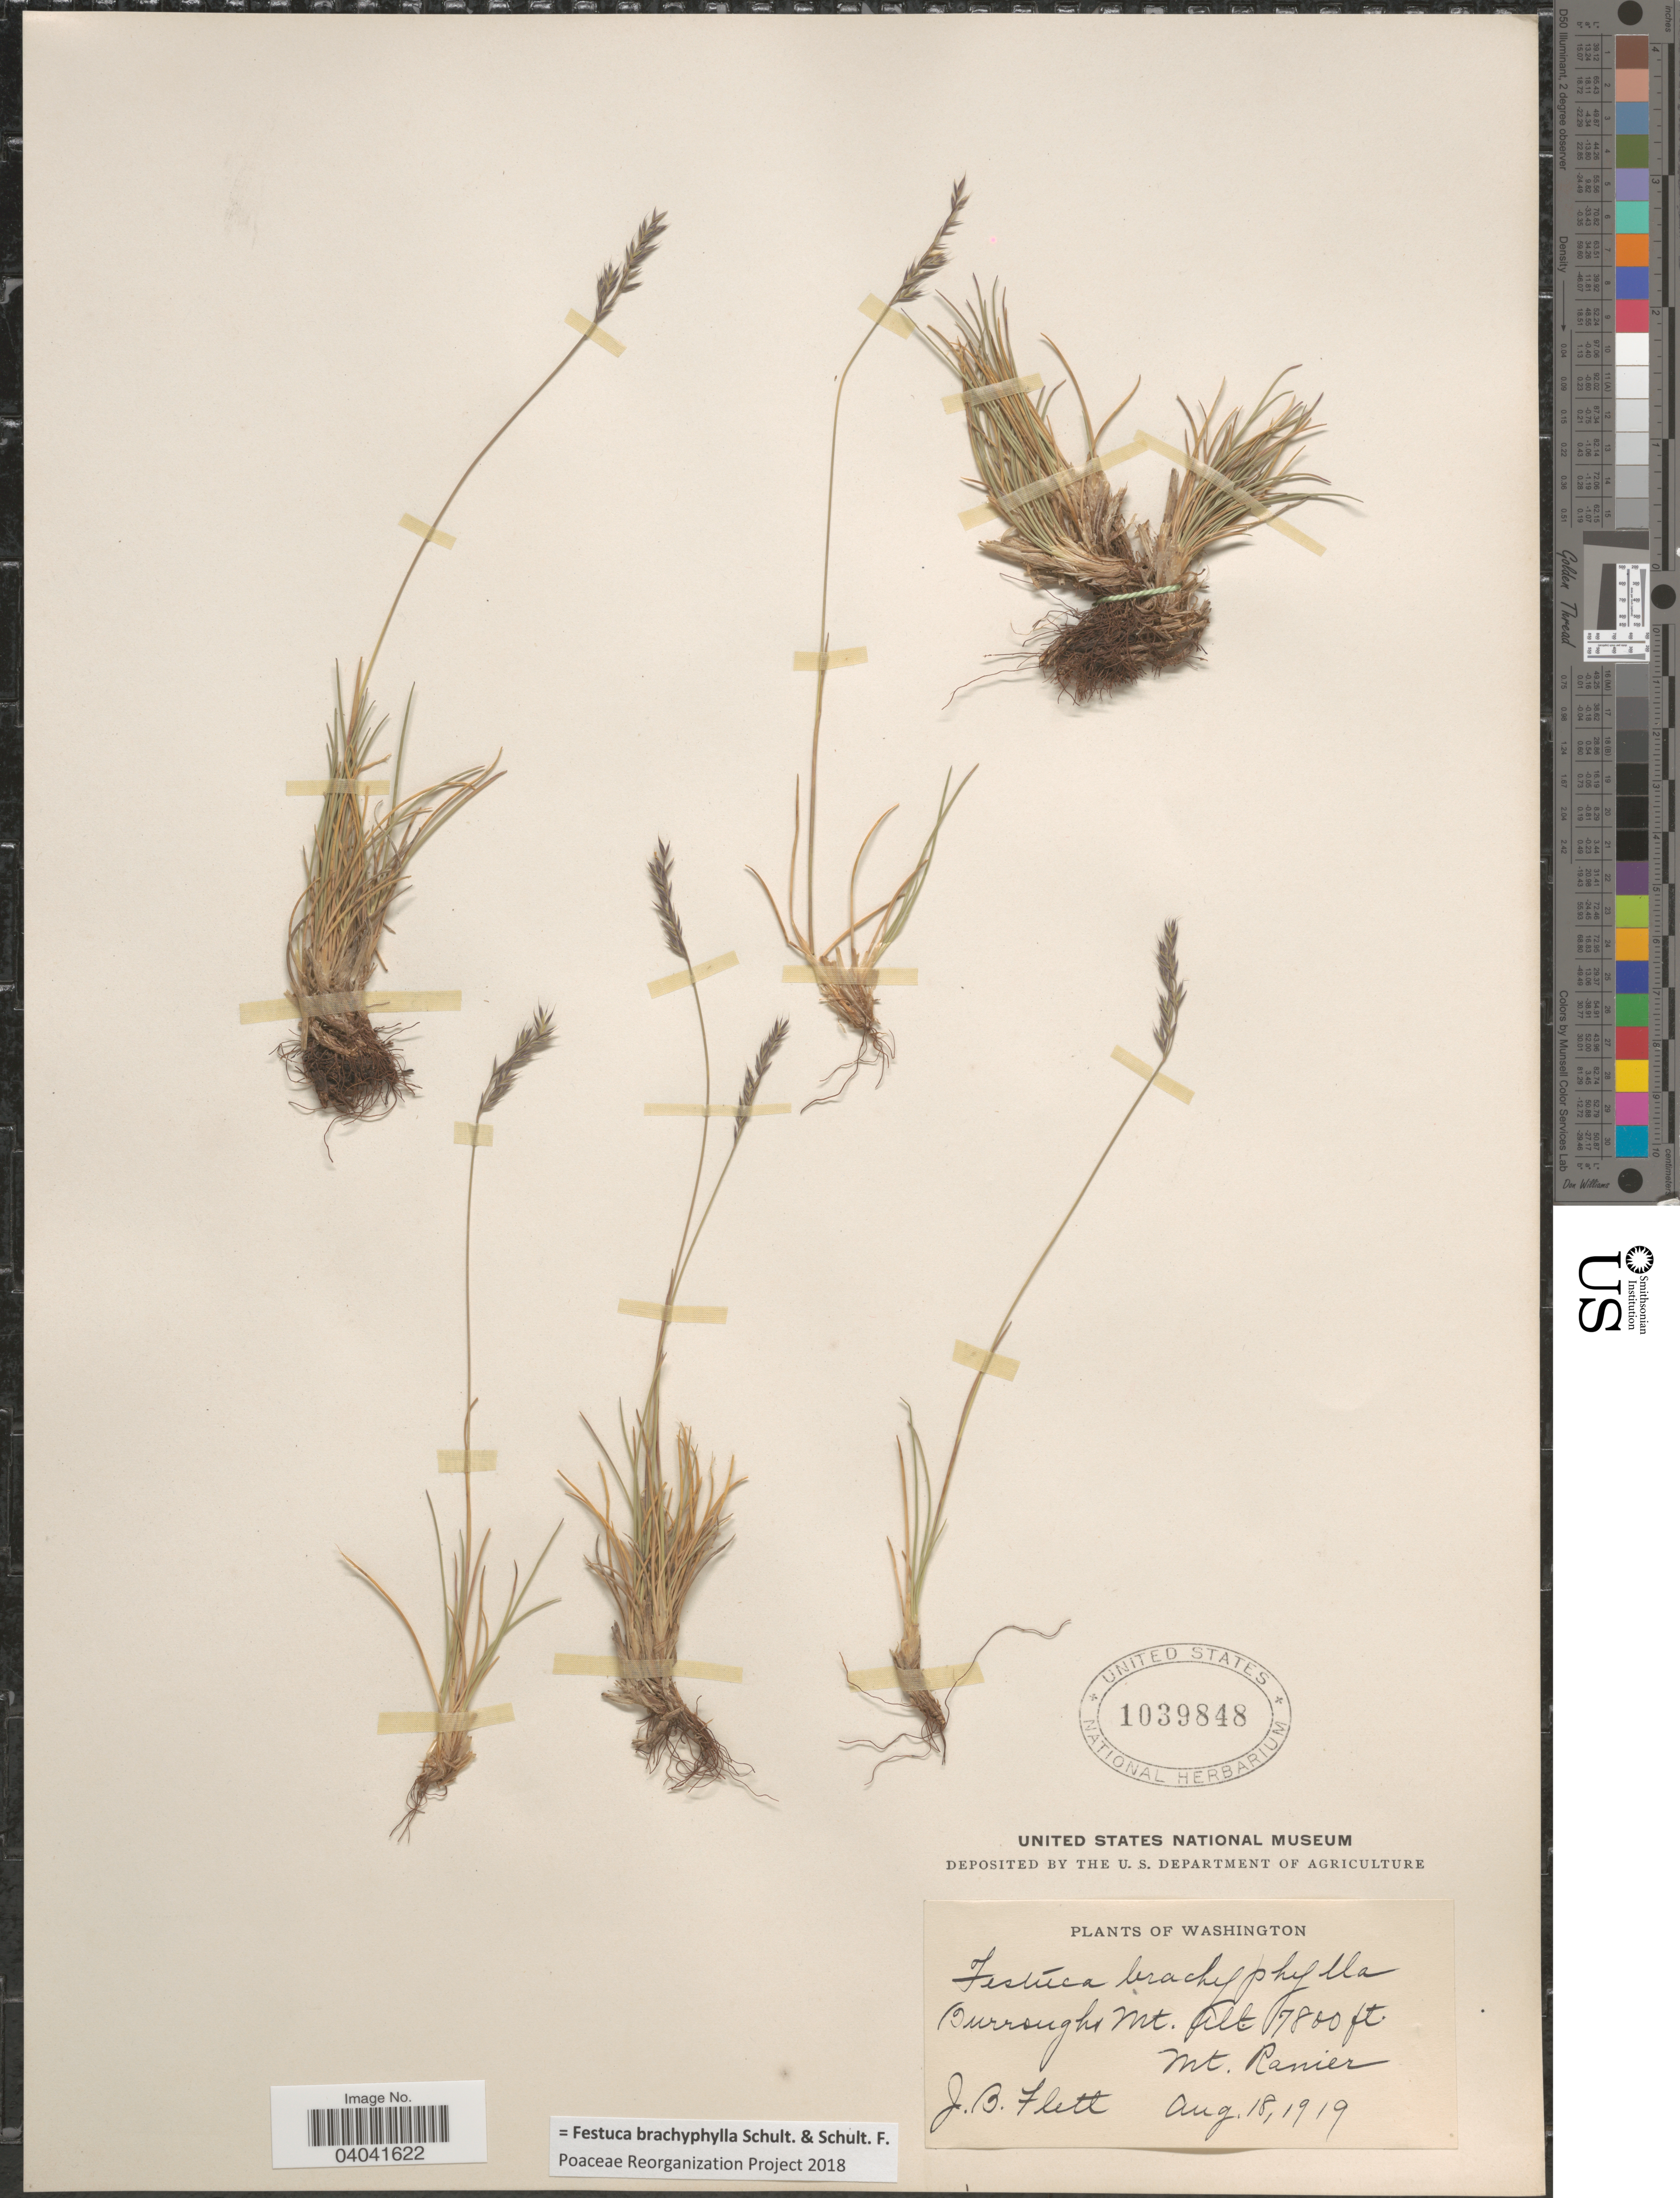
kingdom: Plantae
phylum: Tracheophyta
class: Liliopsida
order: Poales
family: Poaceae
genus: Festuca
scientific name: Festuca brachyphylla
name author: Schult. & Schult. f.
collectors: J. Flett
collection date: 1919-08-18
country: United States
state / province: Washington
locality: Burroughs Mt. Mt. Rainier.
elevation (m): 2377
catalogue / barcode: US 1039848